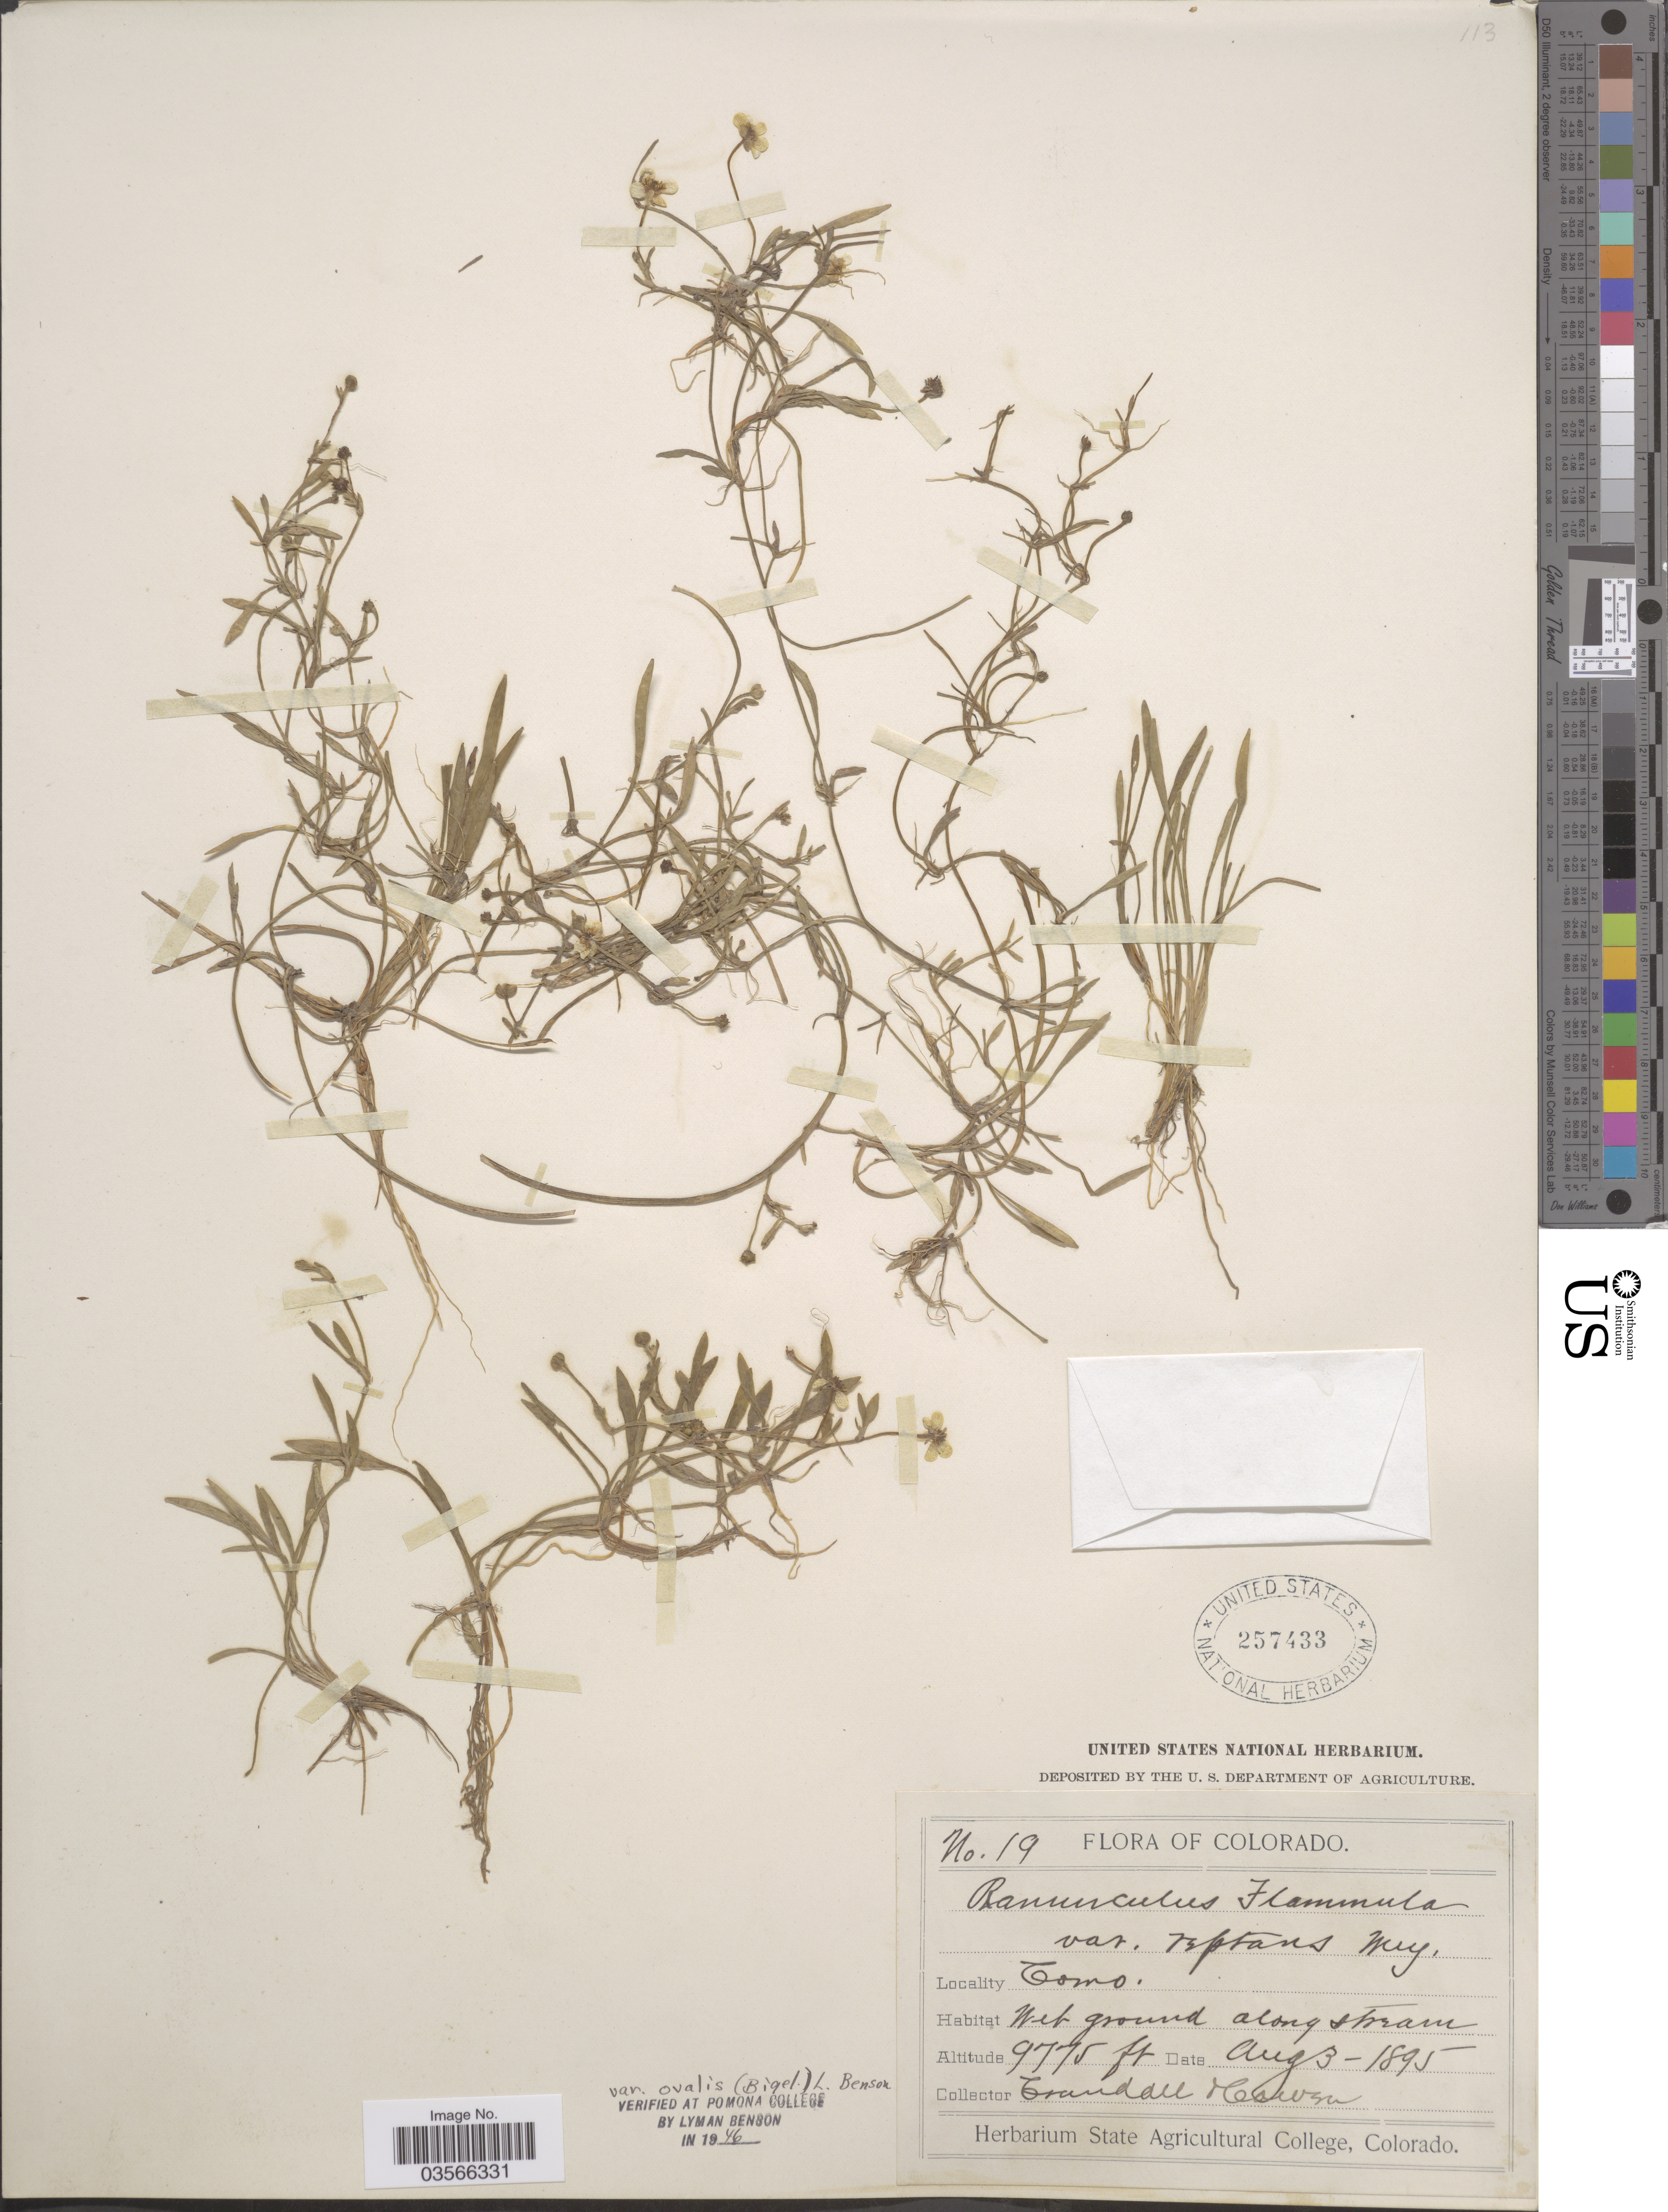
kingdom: Plantae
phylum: Tracheophyta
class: Magnoliopsida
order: Ranunculales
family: Ranunculaceae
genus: Ranunculus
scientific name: Ranunculus flammula var. ovalis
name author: (J.M. Bigelow) L.D. Benson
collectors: -. Crandall & -. Cowen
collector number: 19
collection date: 1895-08-03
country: United States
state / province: Colorado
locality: Como.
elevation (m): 2979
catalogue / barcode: US 257433